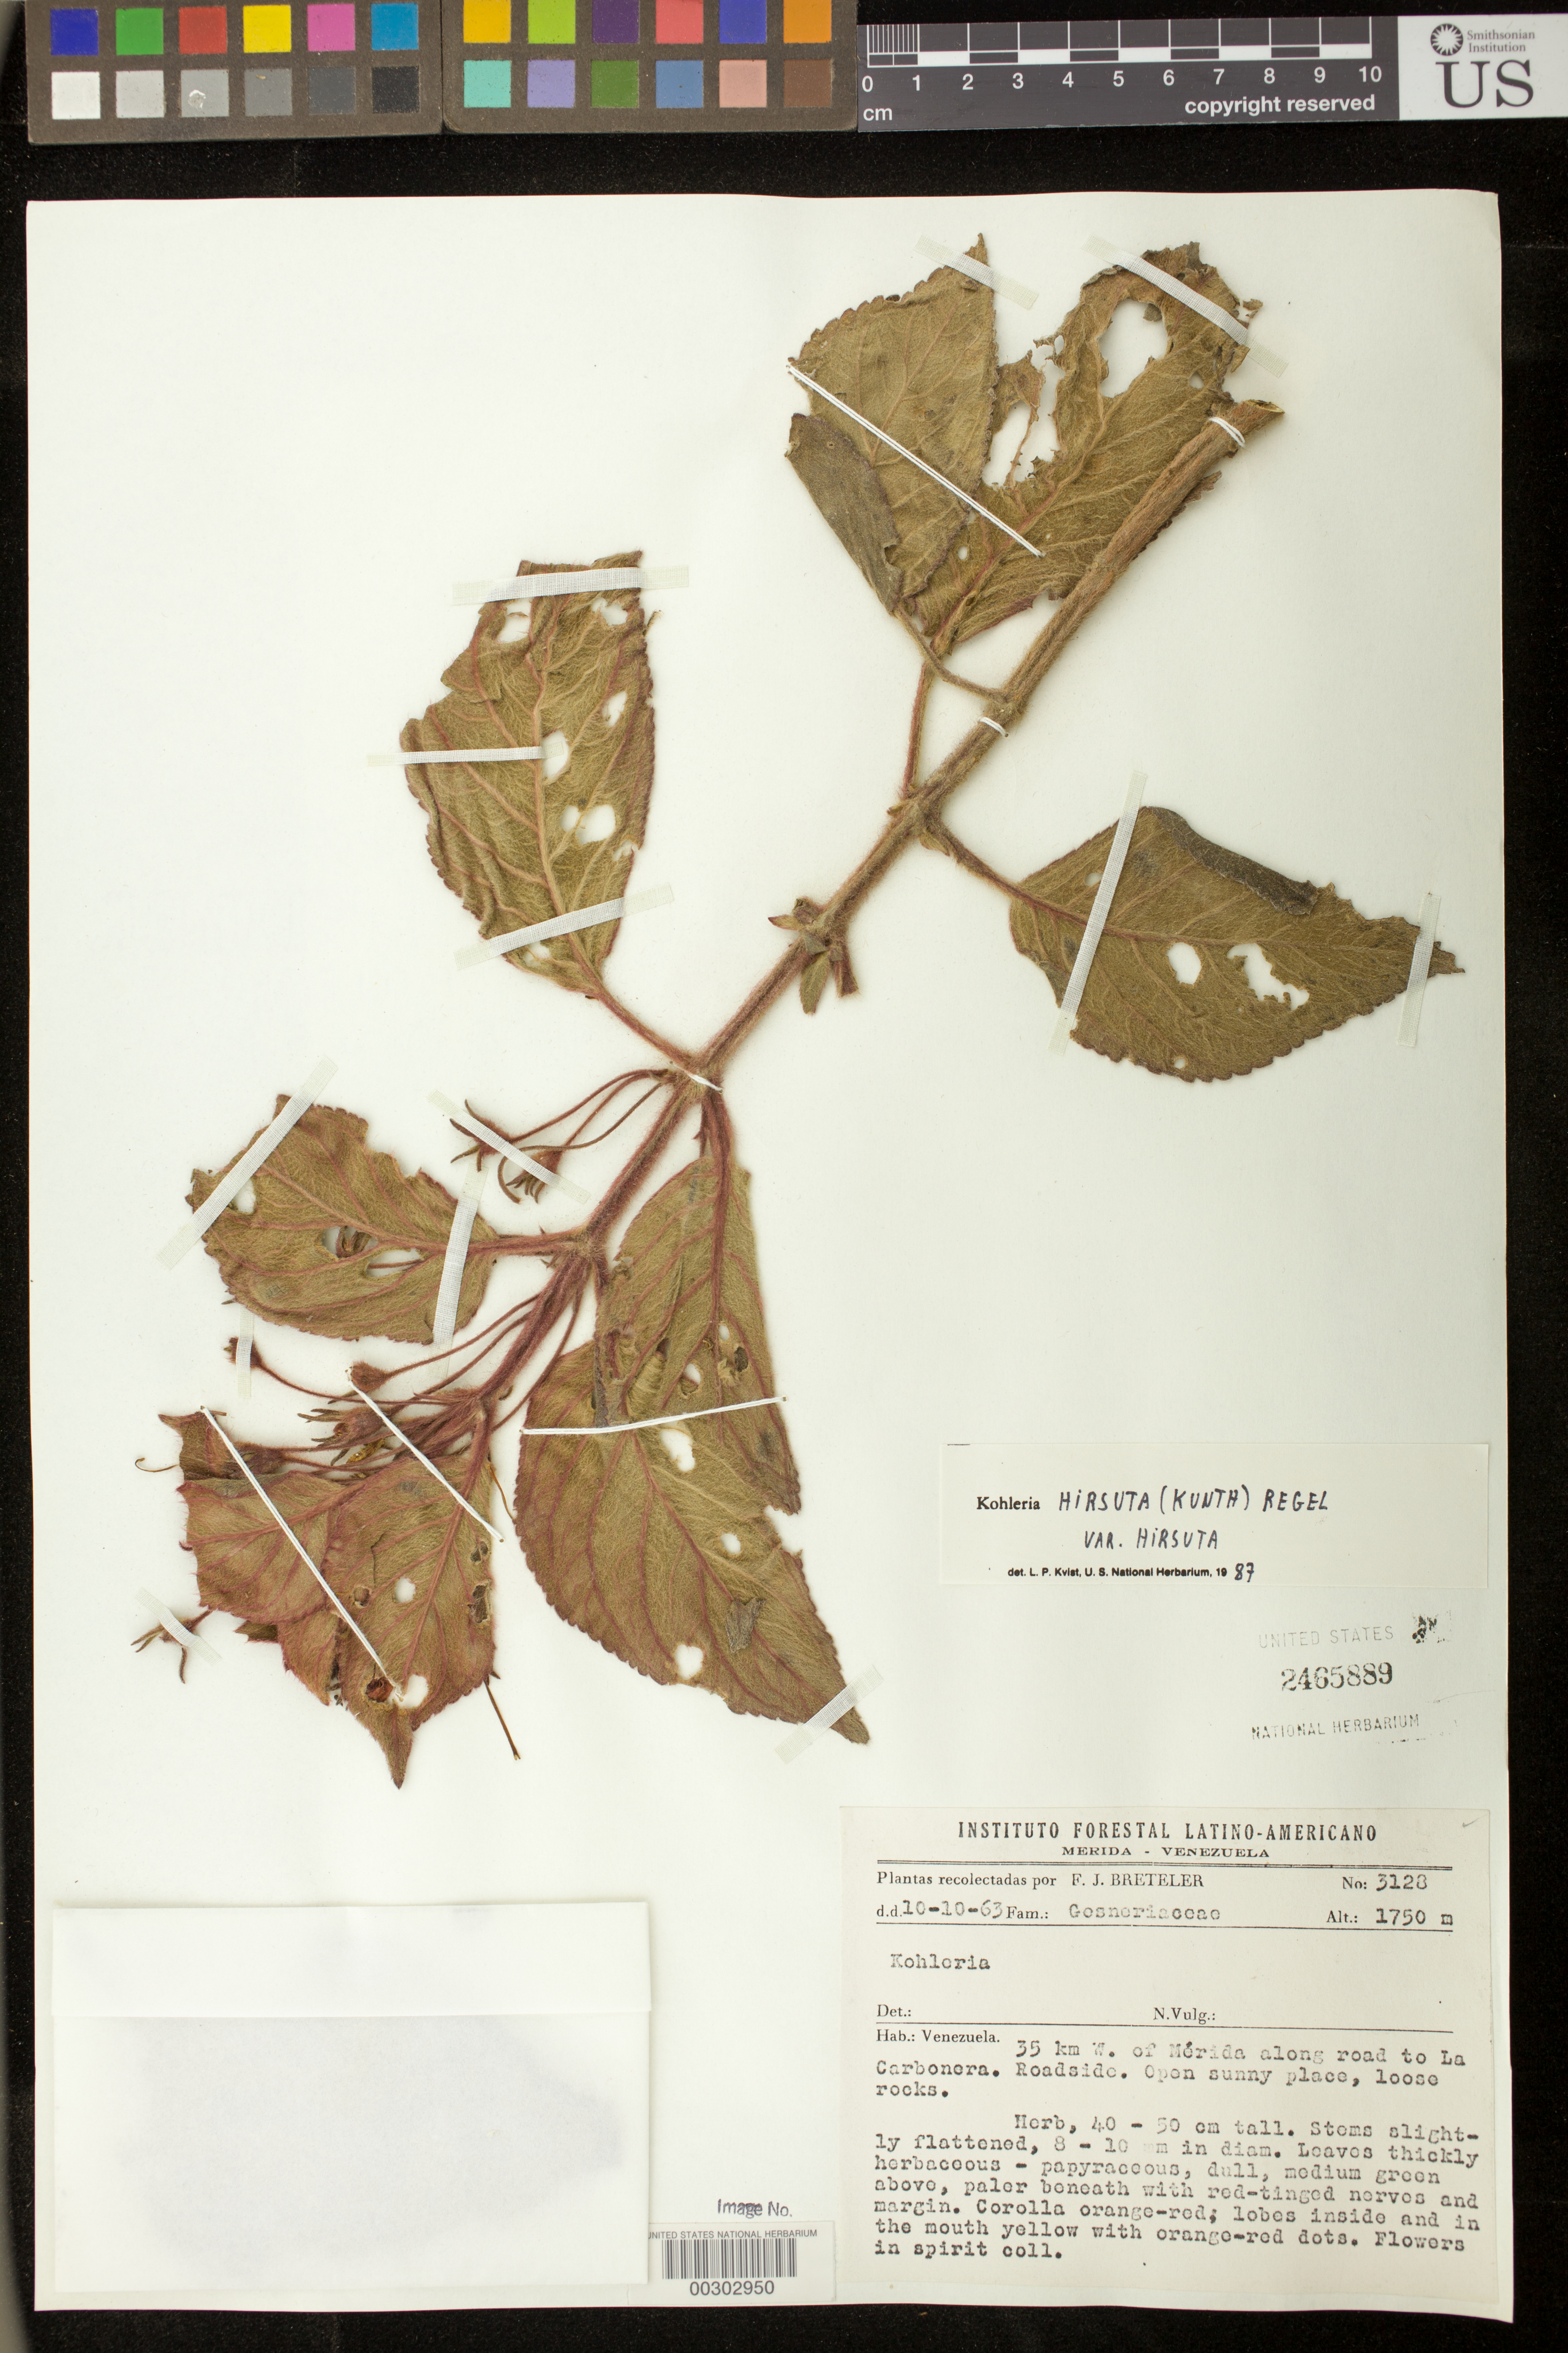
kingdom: Plantae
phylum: Tracheophyta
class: Magnoliopsida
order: Lamiales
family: Gesneriaceae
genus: Kohleria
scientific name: Kohleria hirsuta var. hirsuta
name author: (Kunth) Regel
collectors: F. J. Breteler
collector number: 3128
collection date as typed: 10 Oct 1963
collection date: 1963-10-10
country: Venezuela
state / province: Mérida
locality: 35 km W of Merida along road to La Carbonera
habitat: Roadside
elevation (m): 1750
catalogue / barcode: US 2465889